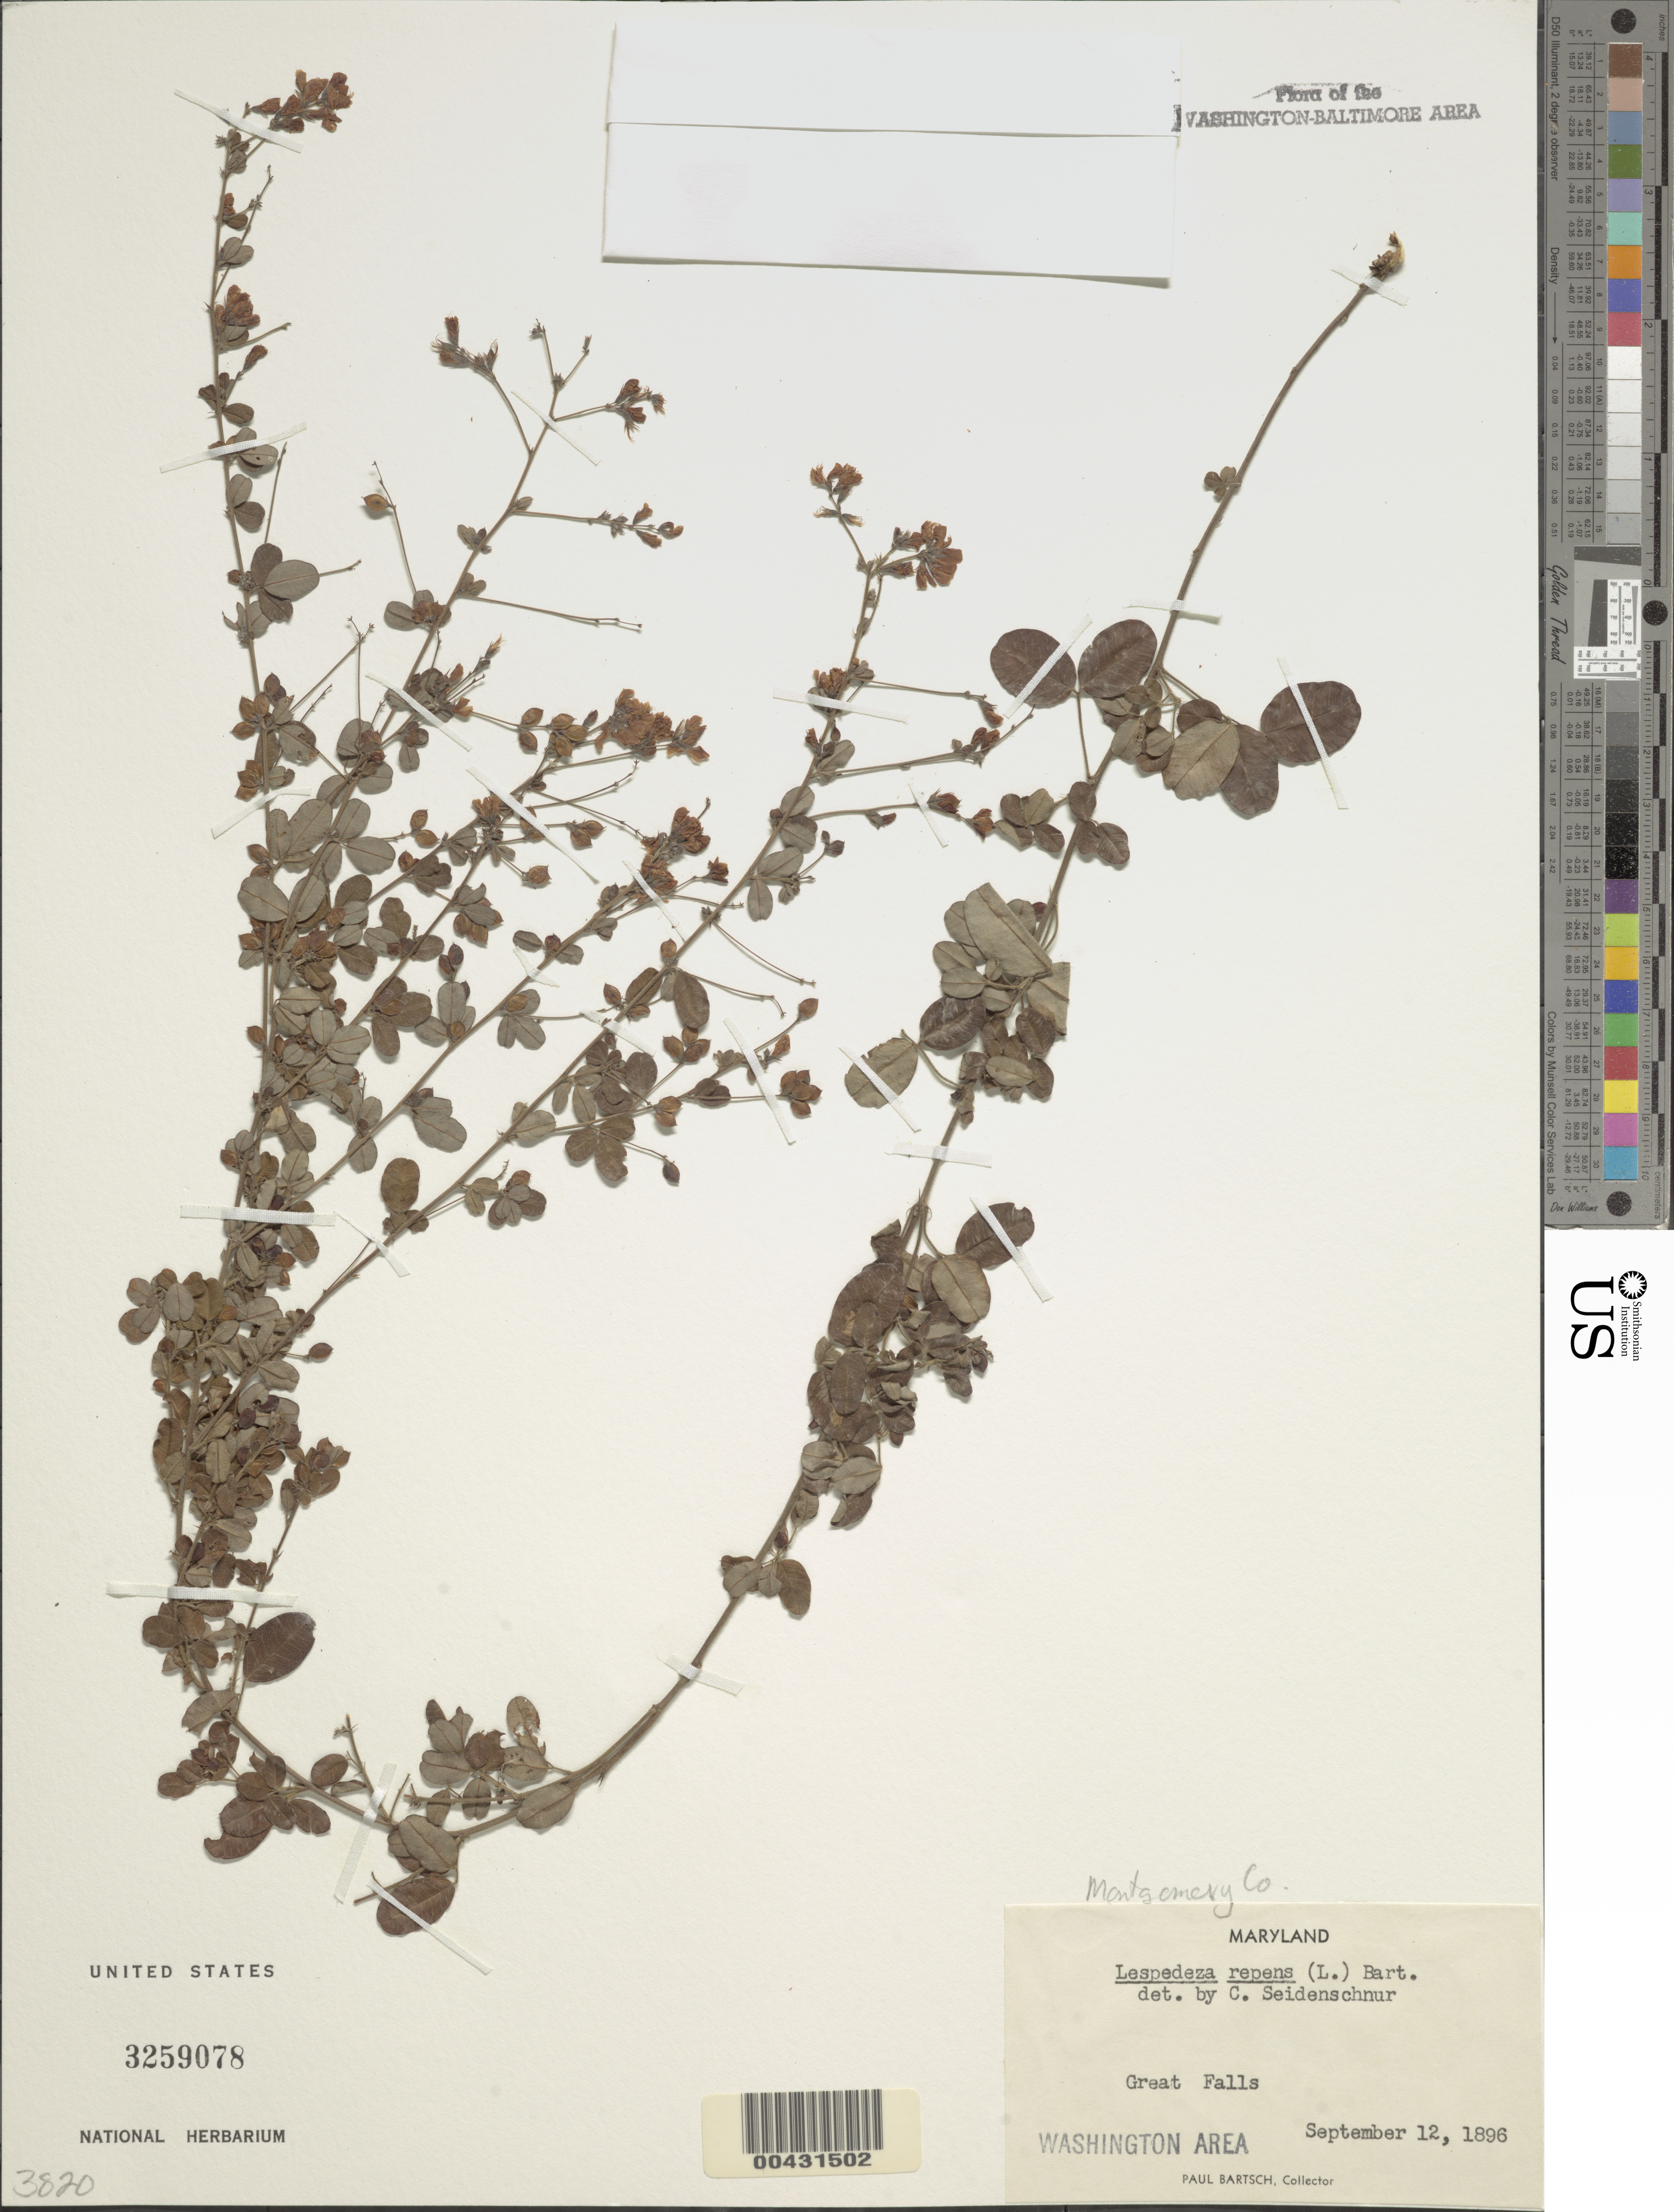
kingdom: Plantae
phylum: Tracheophyta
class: Magnoliopsida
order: Fabales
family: Fabaceae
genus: Lespedeza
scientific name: Lespedeza repens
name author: (L.) W.P.C. Barton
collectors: P. Bartsch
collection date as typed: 12 Sep 1896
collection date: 1896-09-12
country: United States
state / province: Maryland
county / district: Montgomery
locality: Great Falls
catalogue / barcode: US 3259078